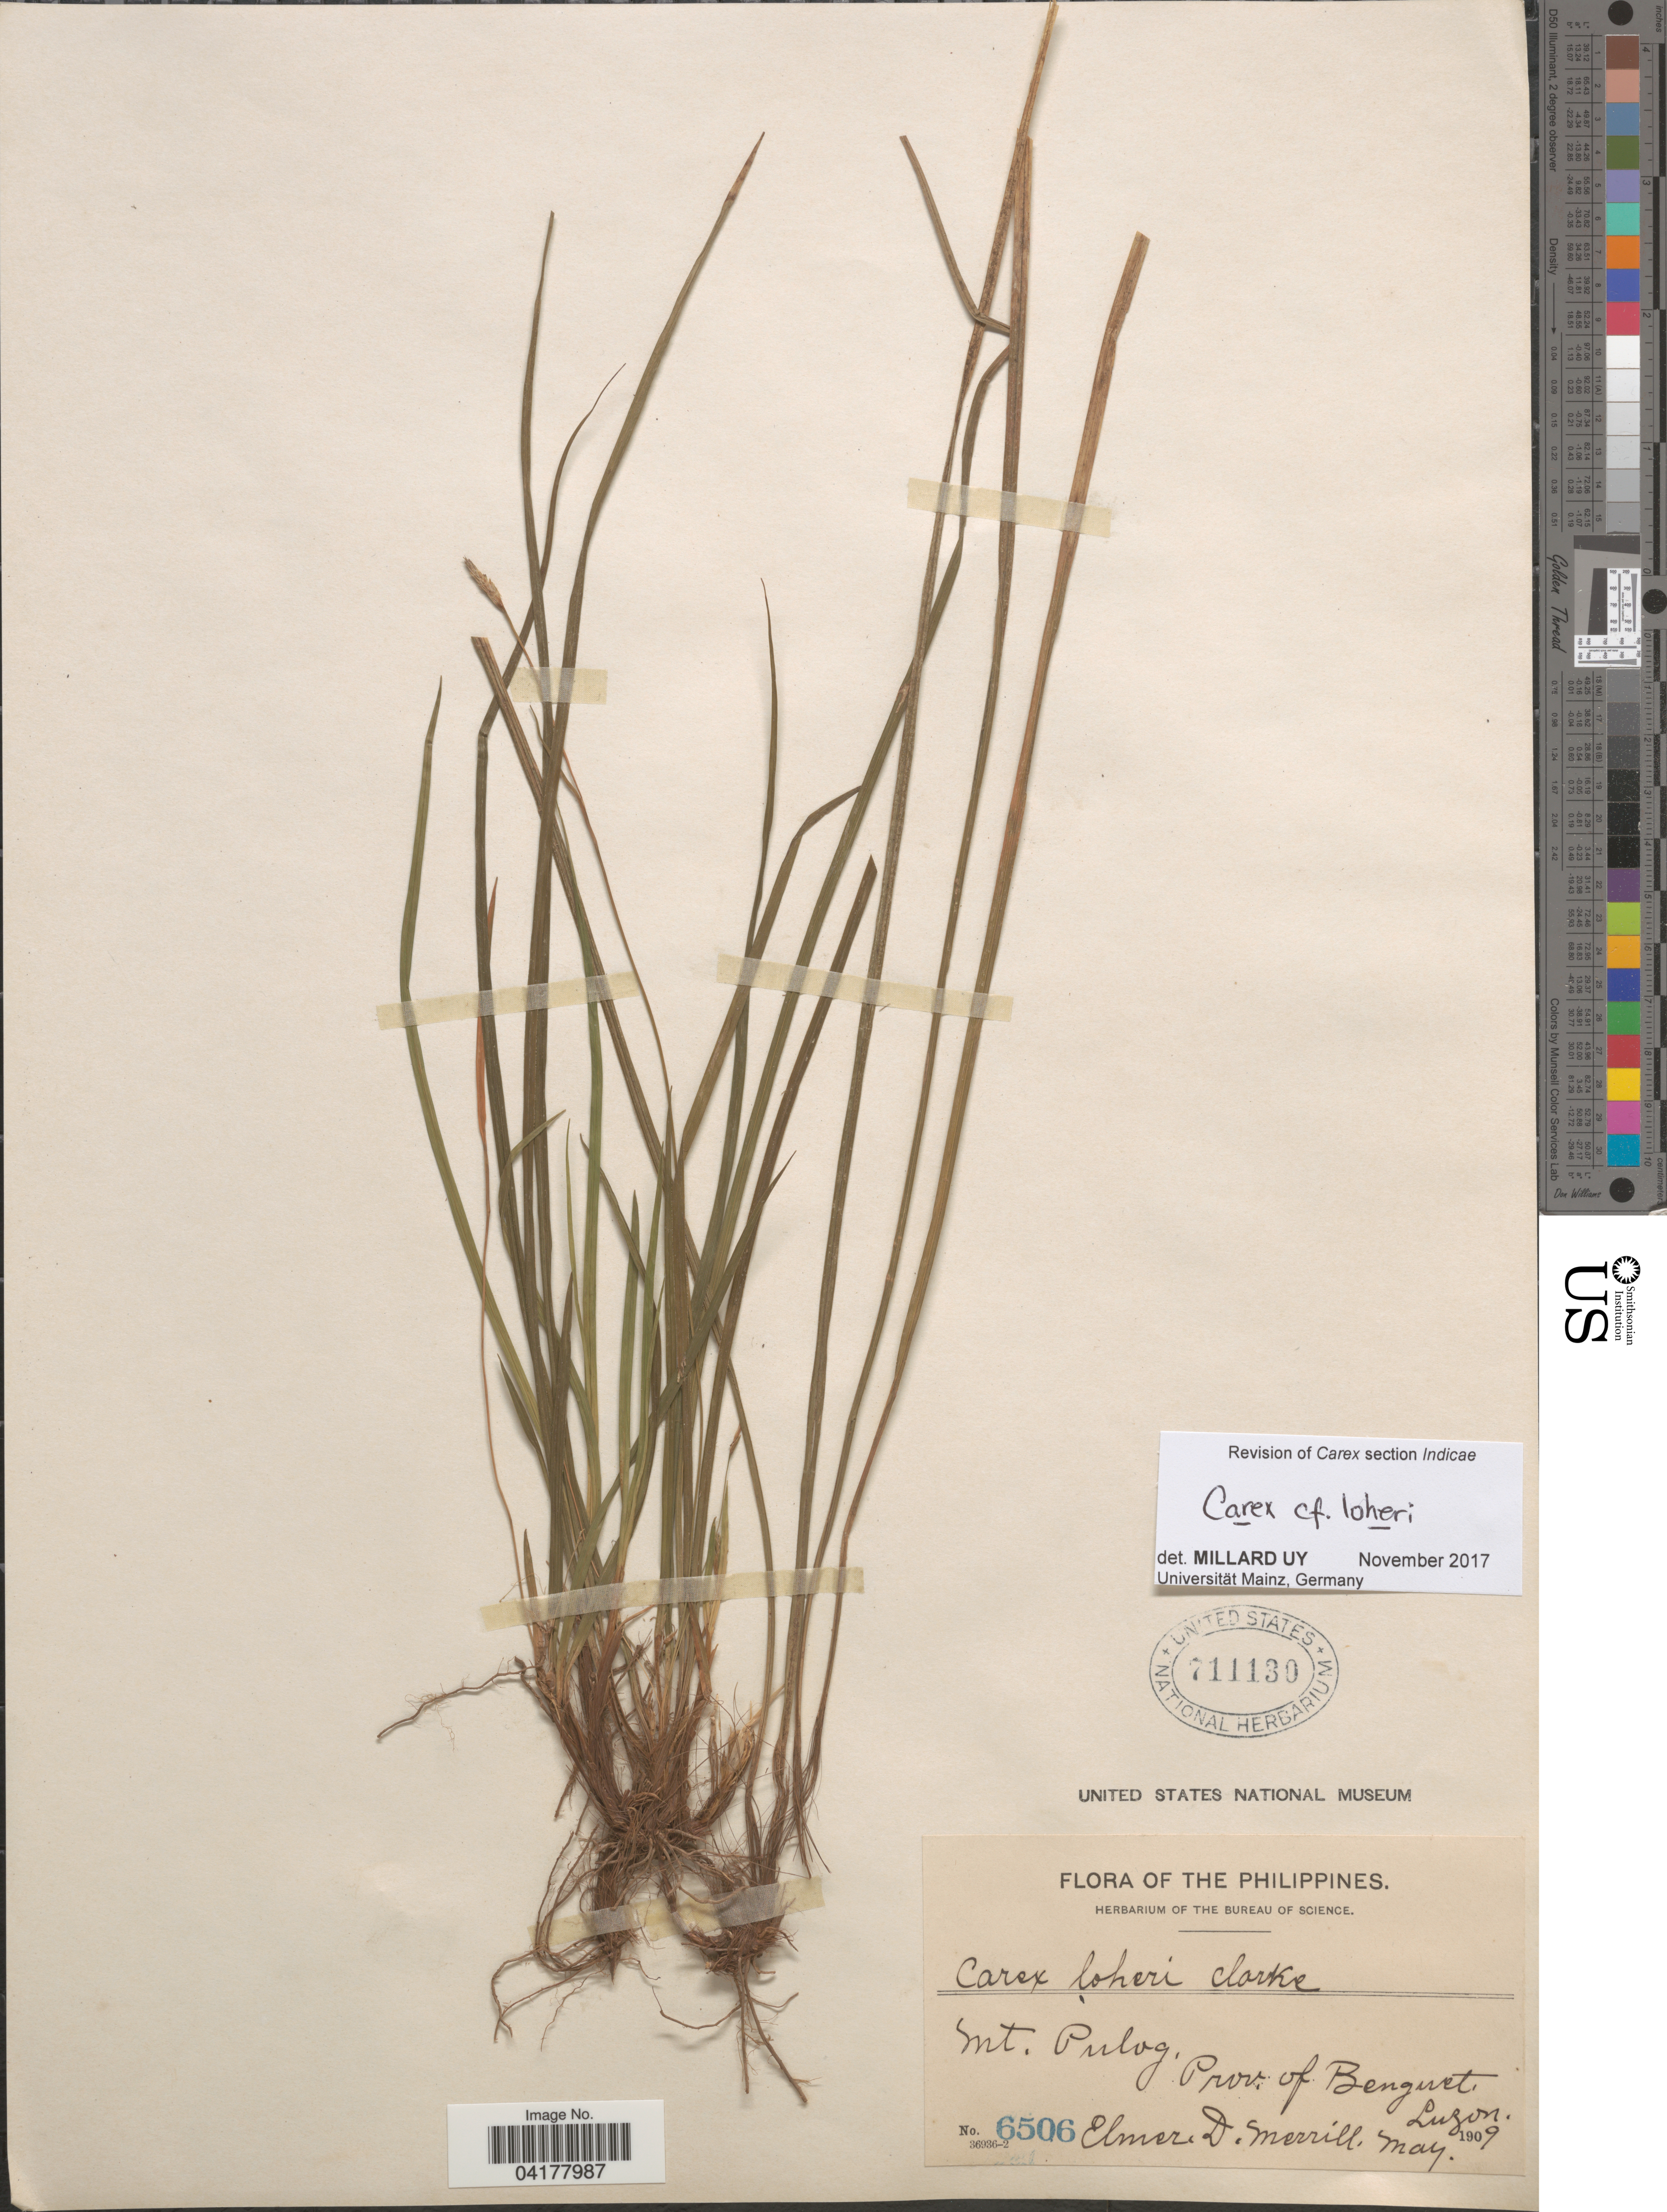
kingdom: Plantae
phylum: Tracheophyta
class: Liliopsida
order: Poales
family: Cyperaceae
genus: Carex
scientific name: Carex loheri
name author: C.B. Clarke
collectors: E. D. Merrill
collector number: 6506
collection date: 1909-05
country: Philippines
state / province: Cordillera (Administrative Region)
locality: Mt. Pulog, Prov. of Benguet, Luzon.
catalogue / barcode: US 711130